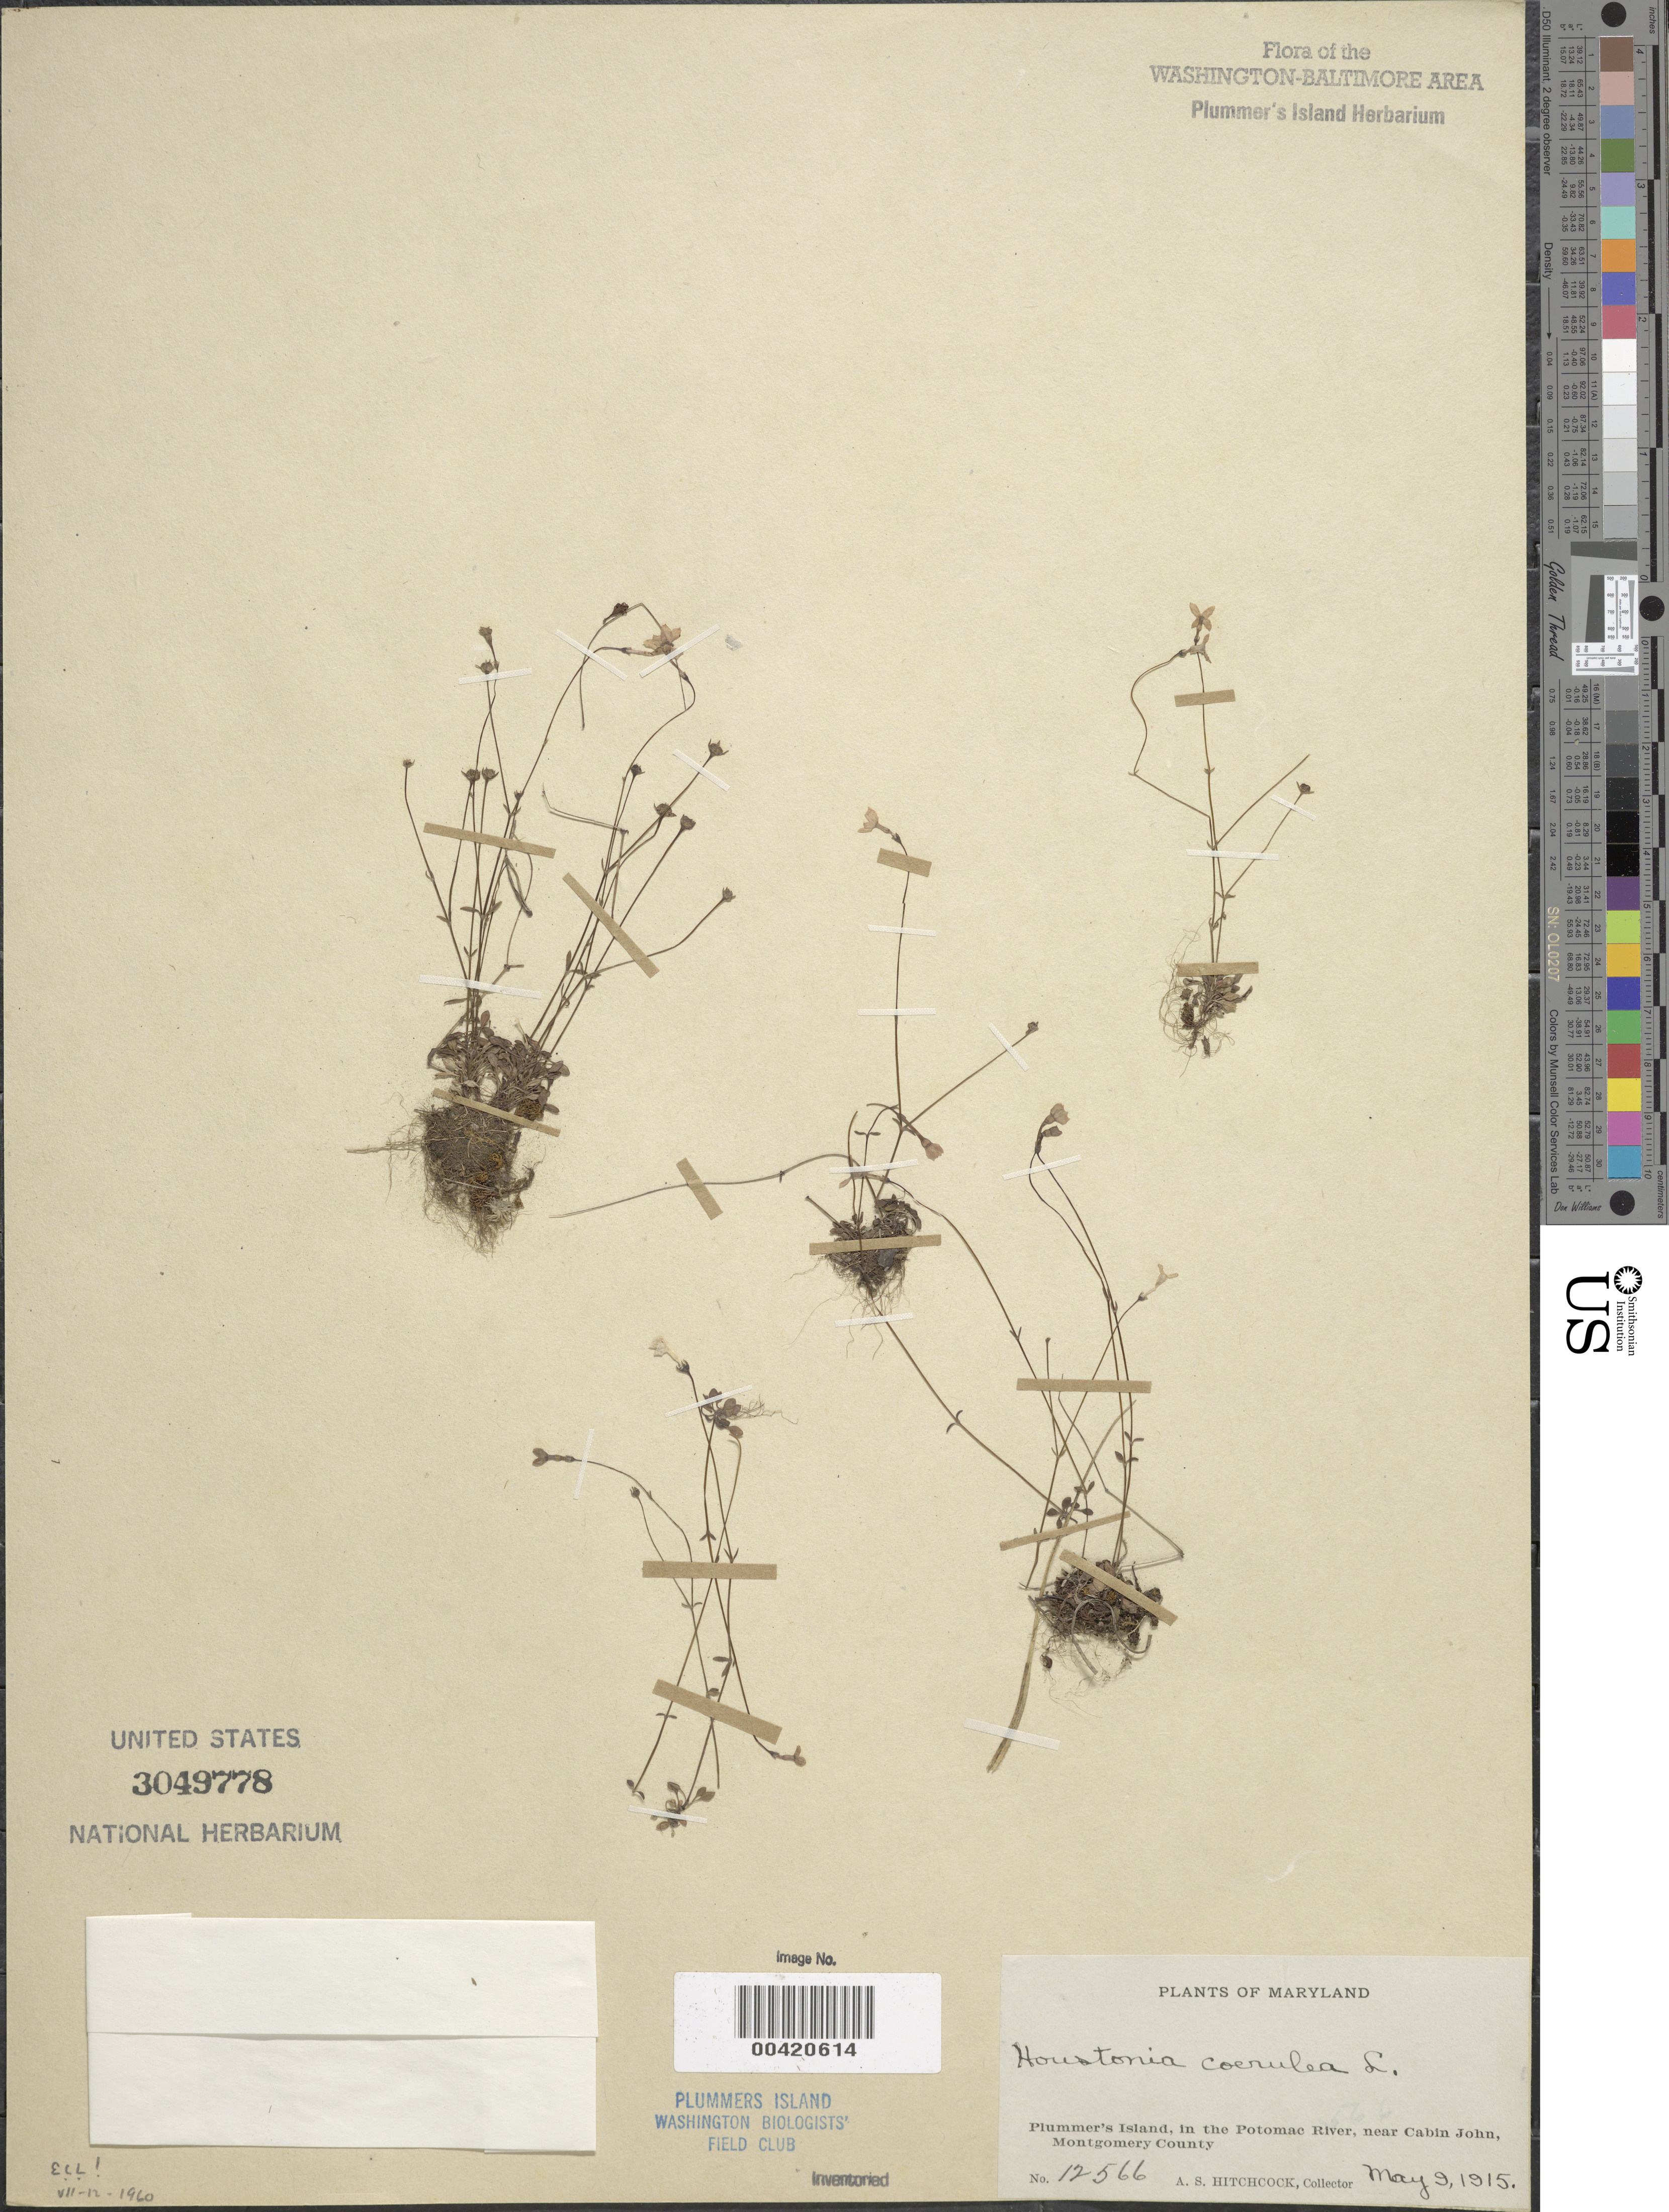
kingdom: Plantae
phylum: Tracheophyta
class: Magnoliopsida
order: Gentianales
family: Rubiaceae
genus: Houstonia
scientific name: Houstonia caerulea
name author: L.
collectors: A. S. Hitchcock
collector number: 12566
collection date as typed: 09 May 1915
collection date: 1915-05-09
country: United States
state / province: Maryland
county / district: Montgomery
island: Plummers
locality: Plummer's Island C. & O. Canal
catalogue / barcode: US 3049778